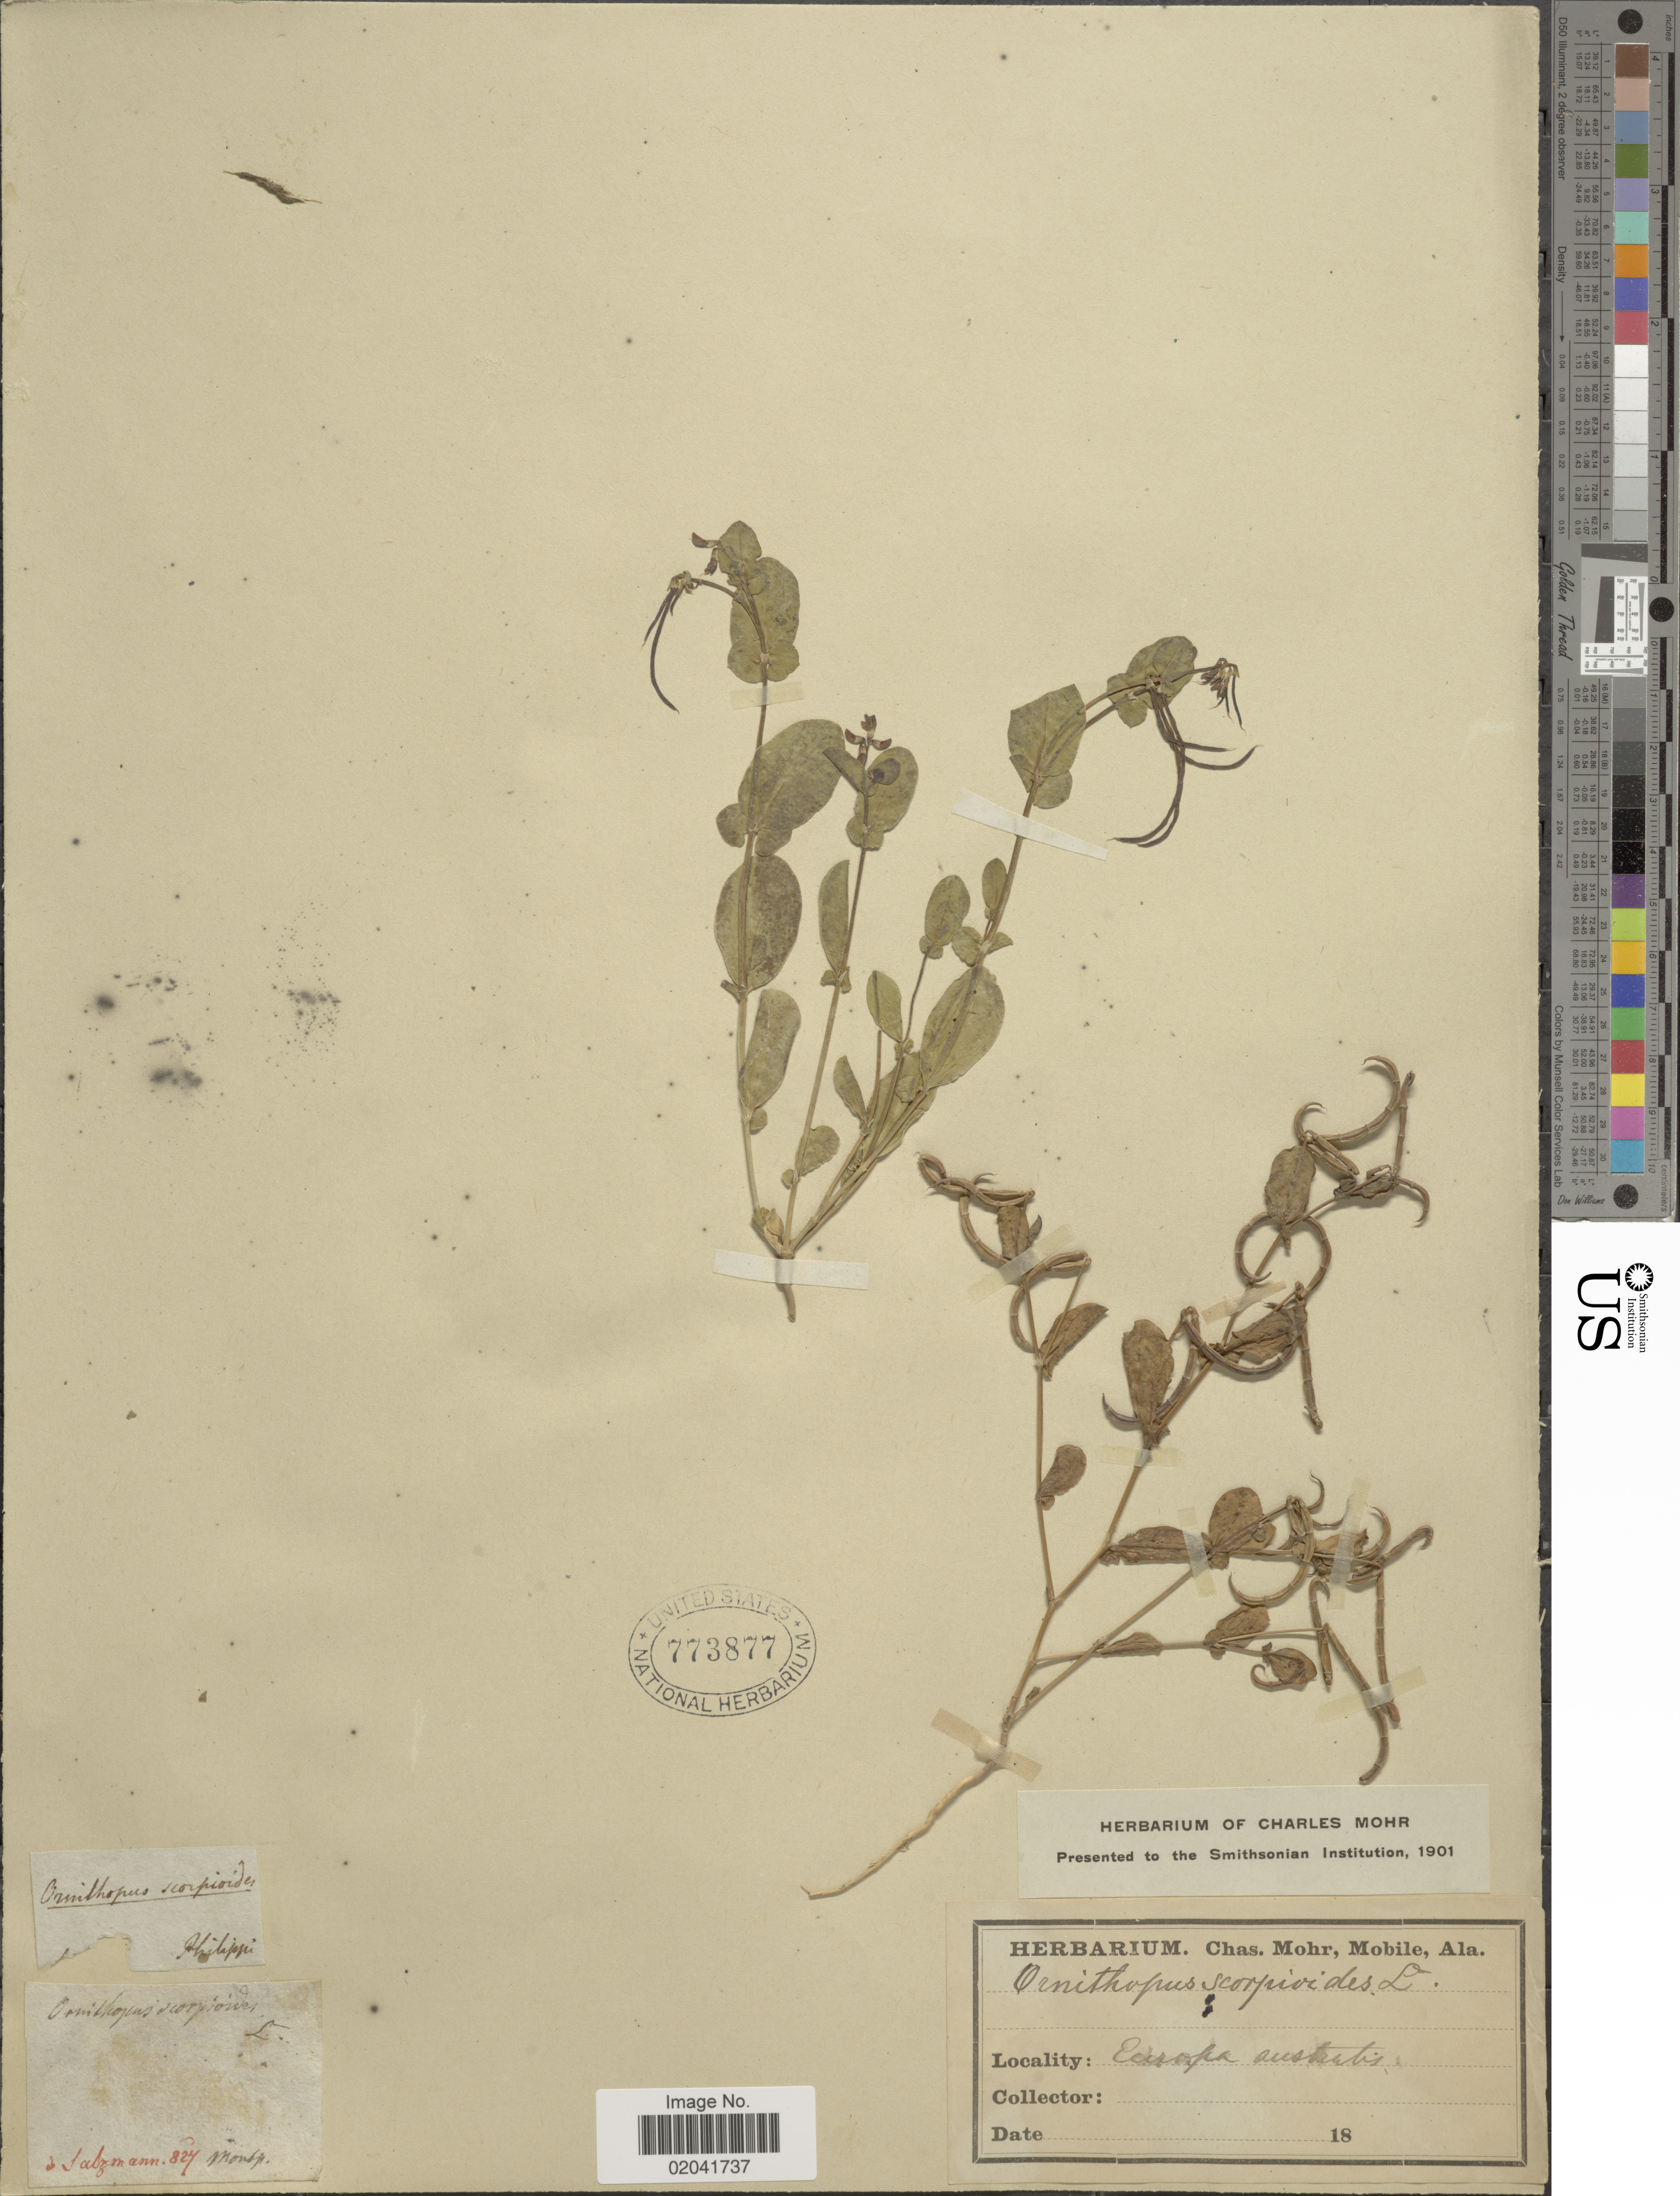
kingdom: Plantae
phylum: Tracheophyta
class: Magnoliopsida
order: Fabales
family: Fabaceae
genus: Ornithopus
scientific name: Ornithopus scorpioides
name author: L.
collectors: ex herb. C. Mohr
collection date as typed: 18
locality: [illegible text] austrakis[interpreted]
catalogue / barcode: US 773877